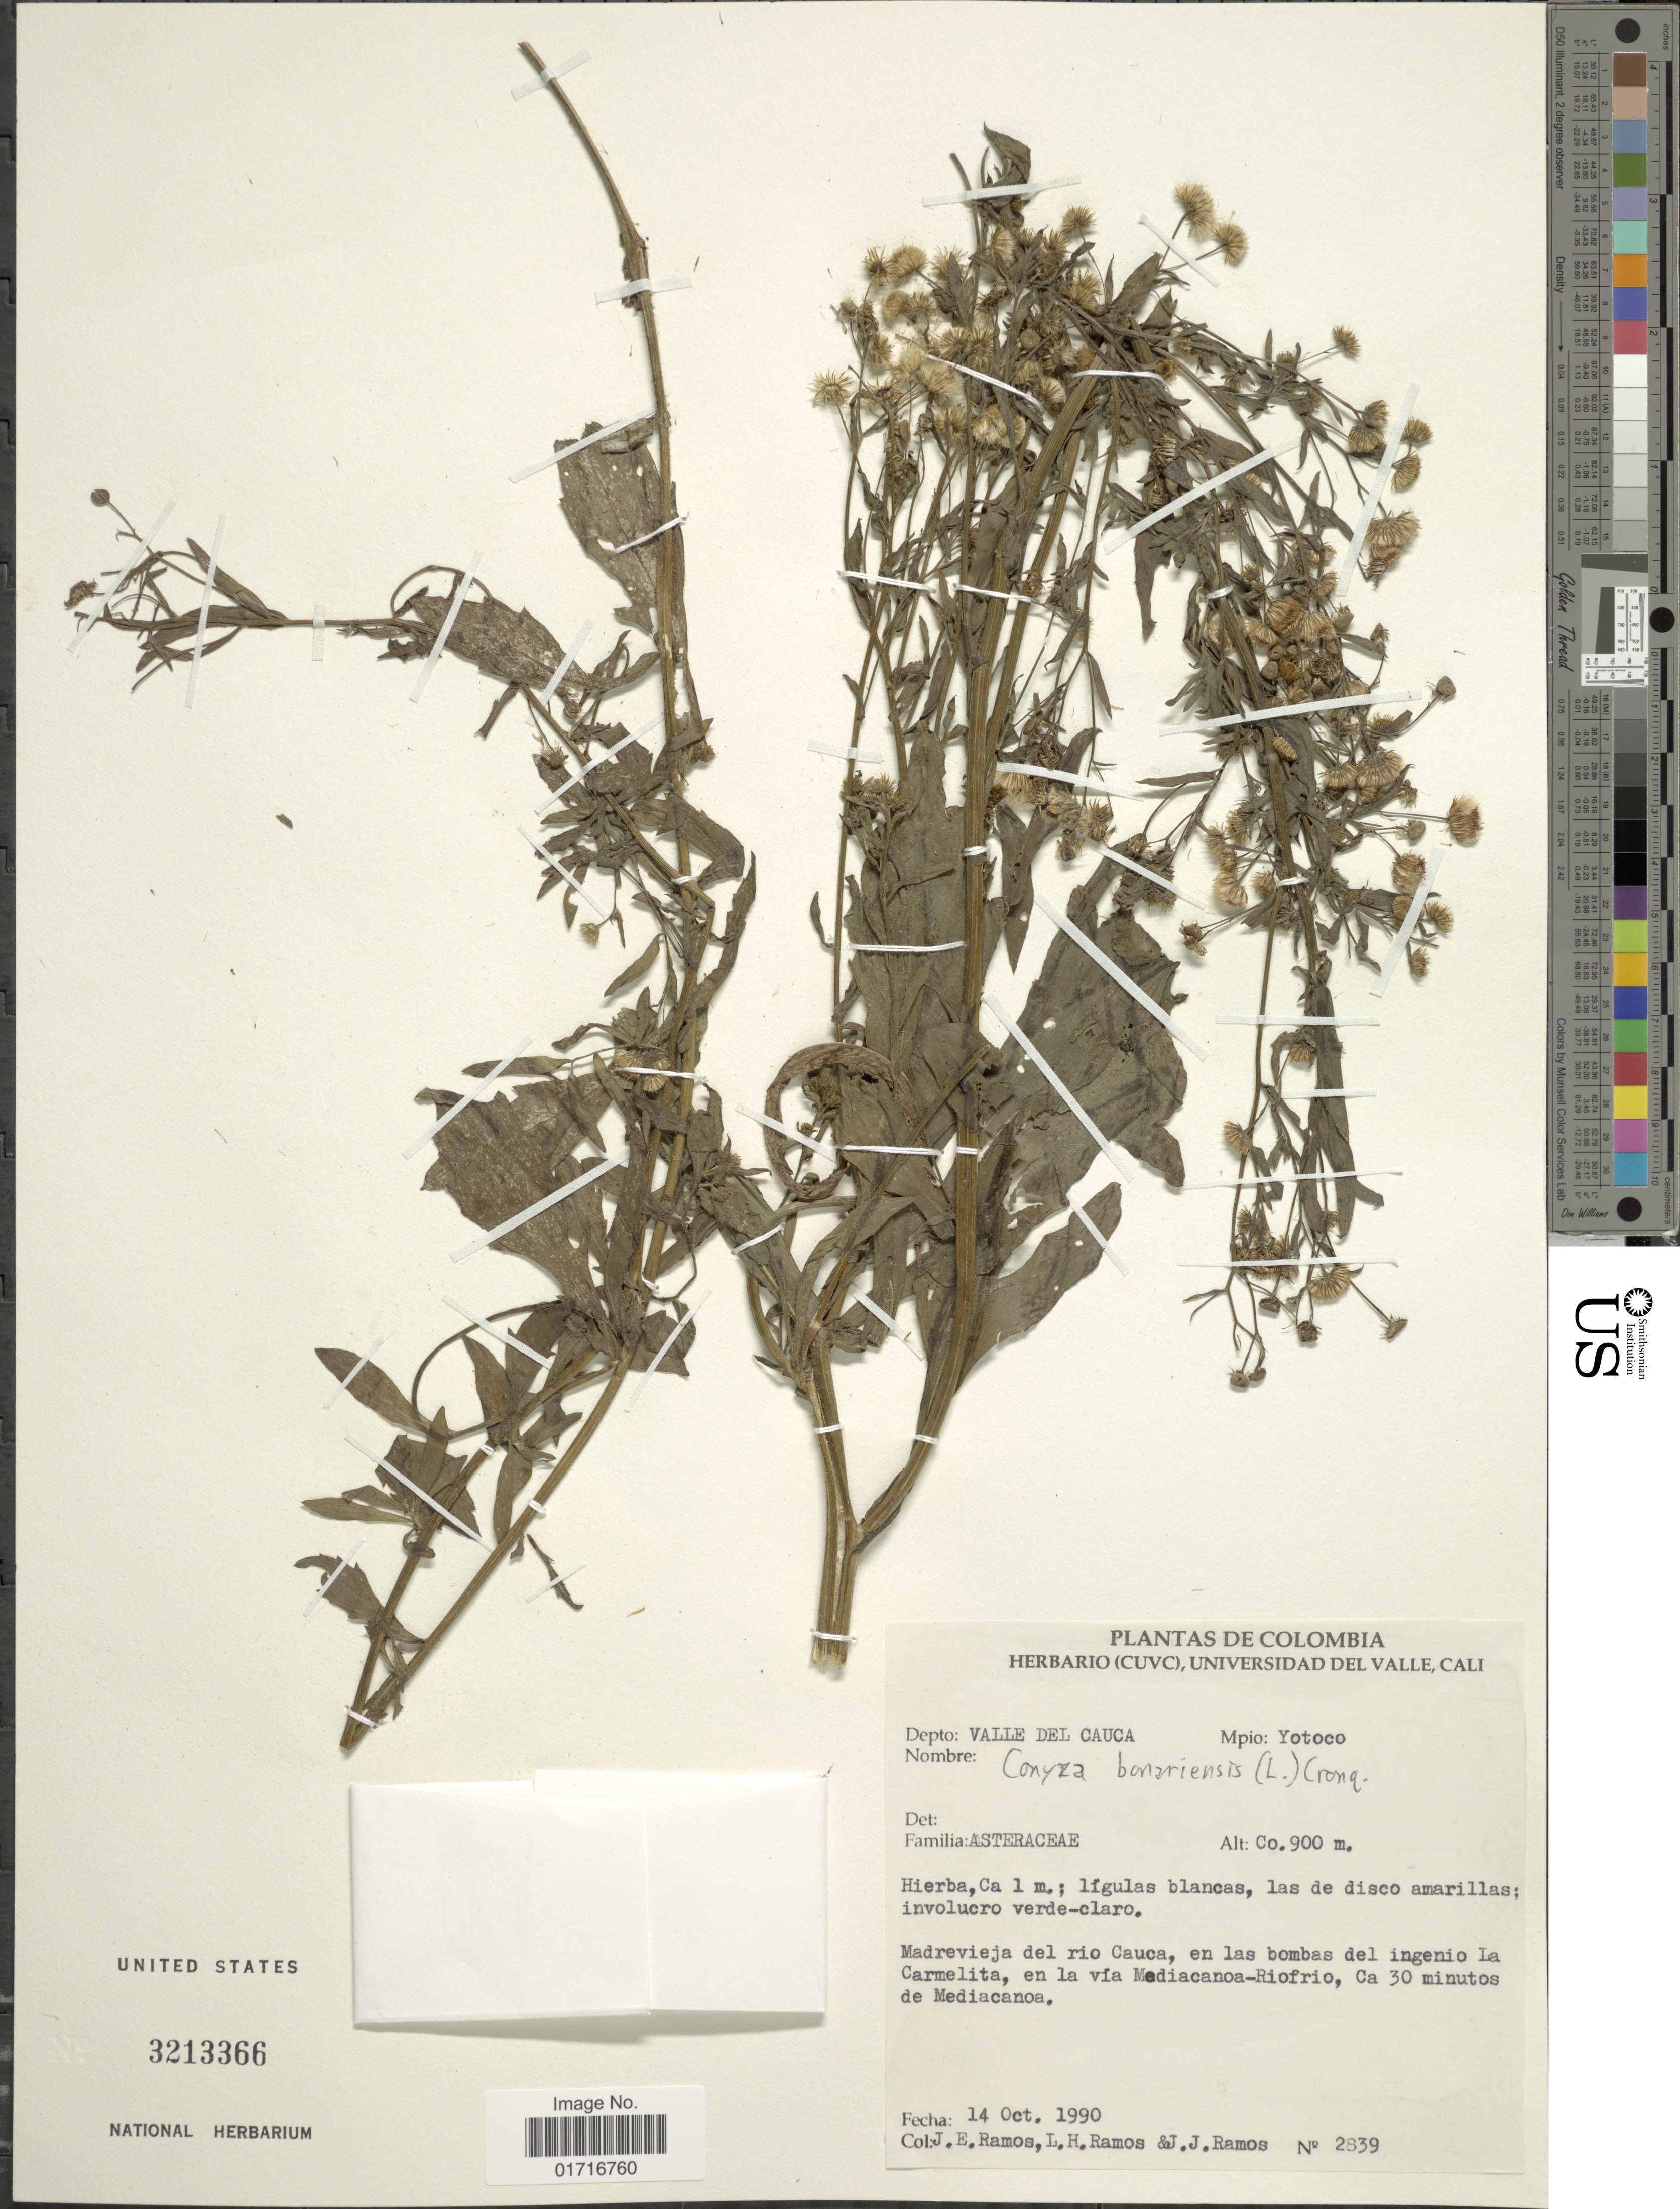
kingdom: Plantae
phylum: Tracheophyta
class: Magnoliopsida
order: Asterales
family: Asteraceae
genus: Conyza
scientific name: Conyza bonariensis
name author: (L.) Cronq.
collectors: J. E. Ramos, L. Ramos & J. J. Ramos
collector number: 2839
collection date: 1990-10-14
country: Colombia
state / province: Valle del Cauca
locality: Mpio: Yotoco. Madrevieja del rio Cauca, en las bombas del ingenio La Carmelita, en la via Mediacanooa -Riofrio, Ca 30 minutos de Mediacanoa.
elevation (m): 900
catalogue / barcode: US 3213366